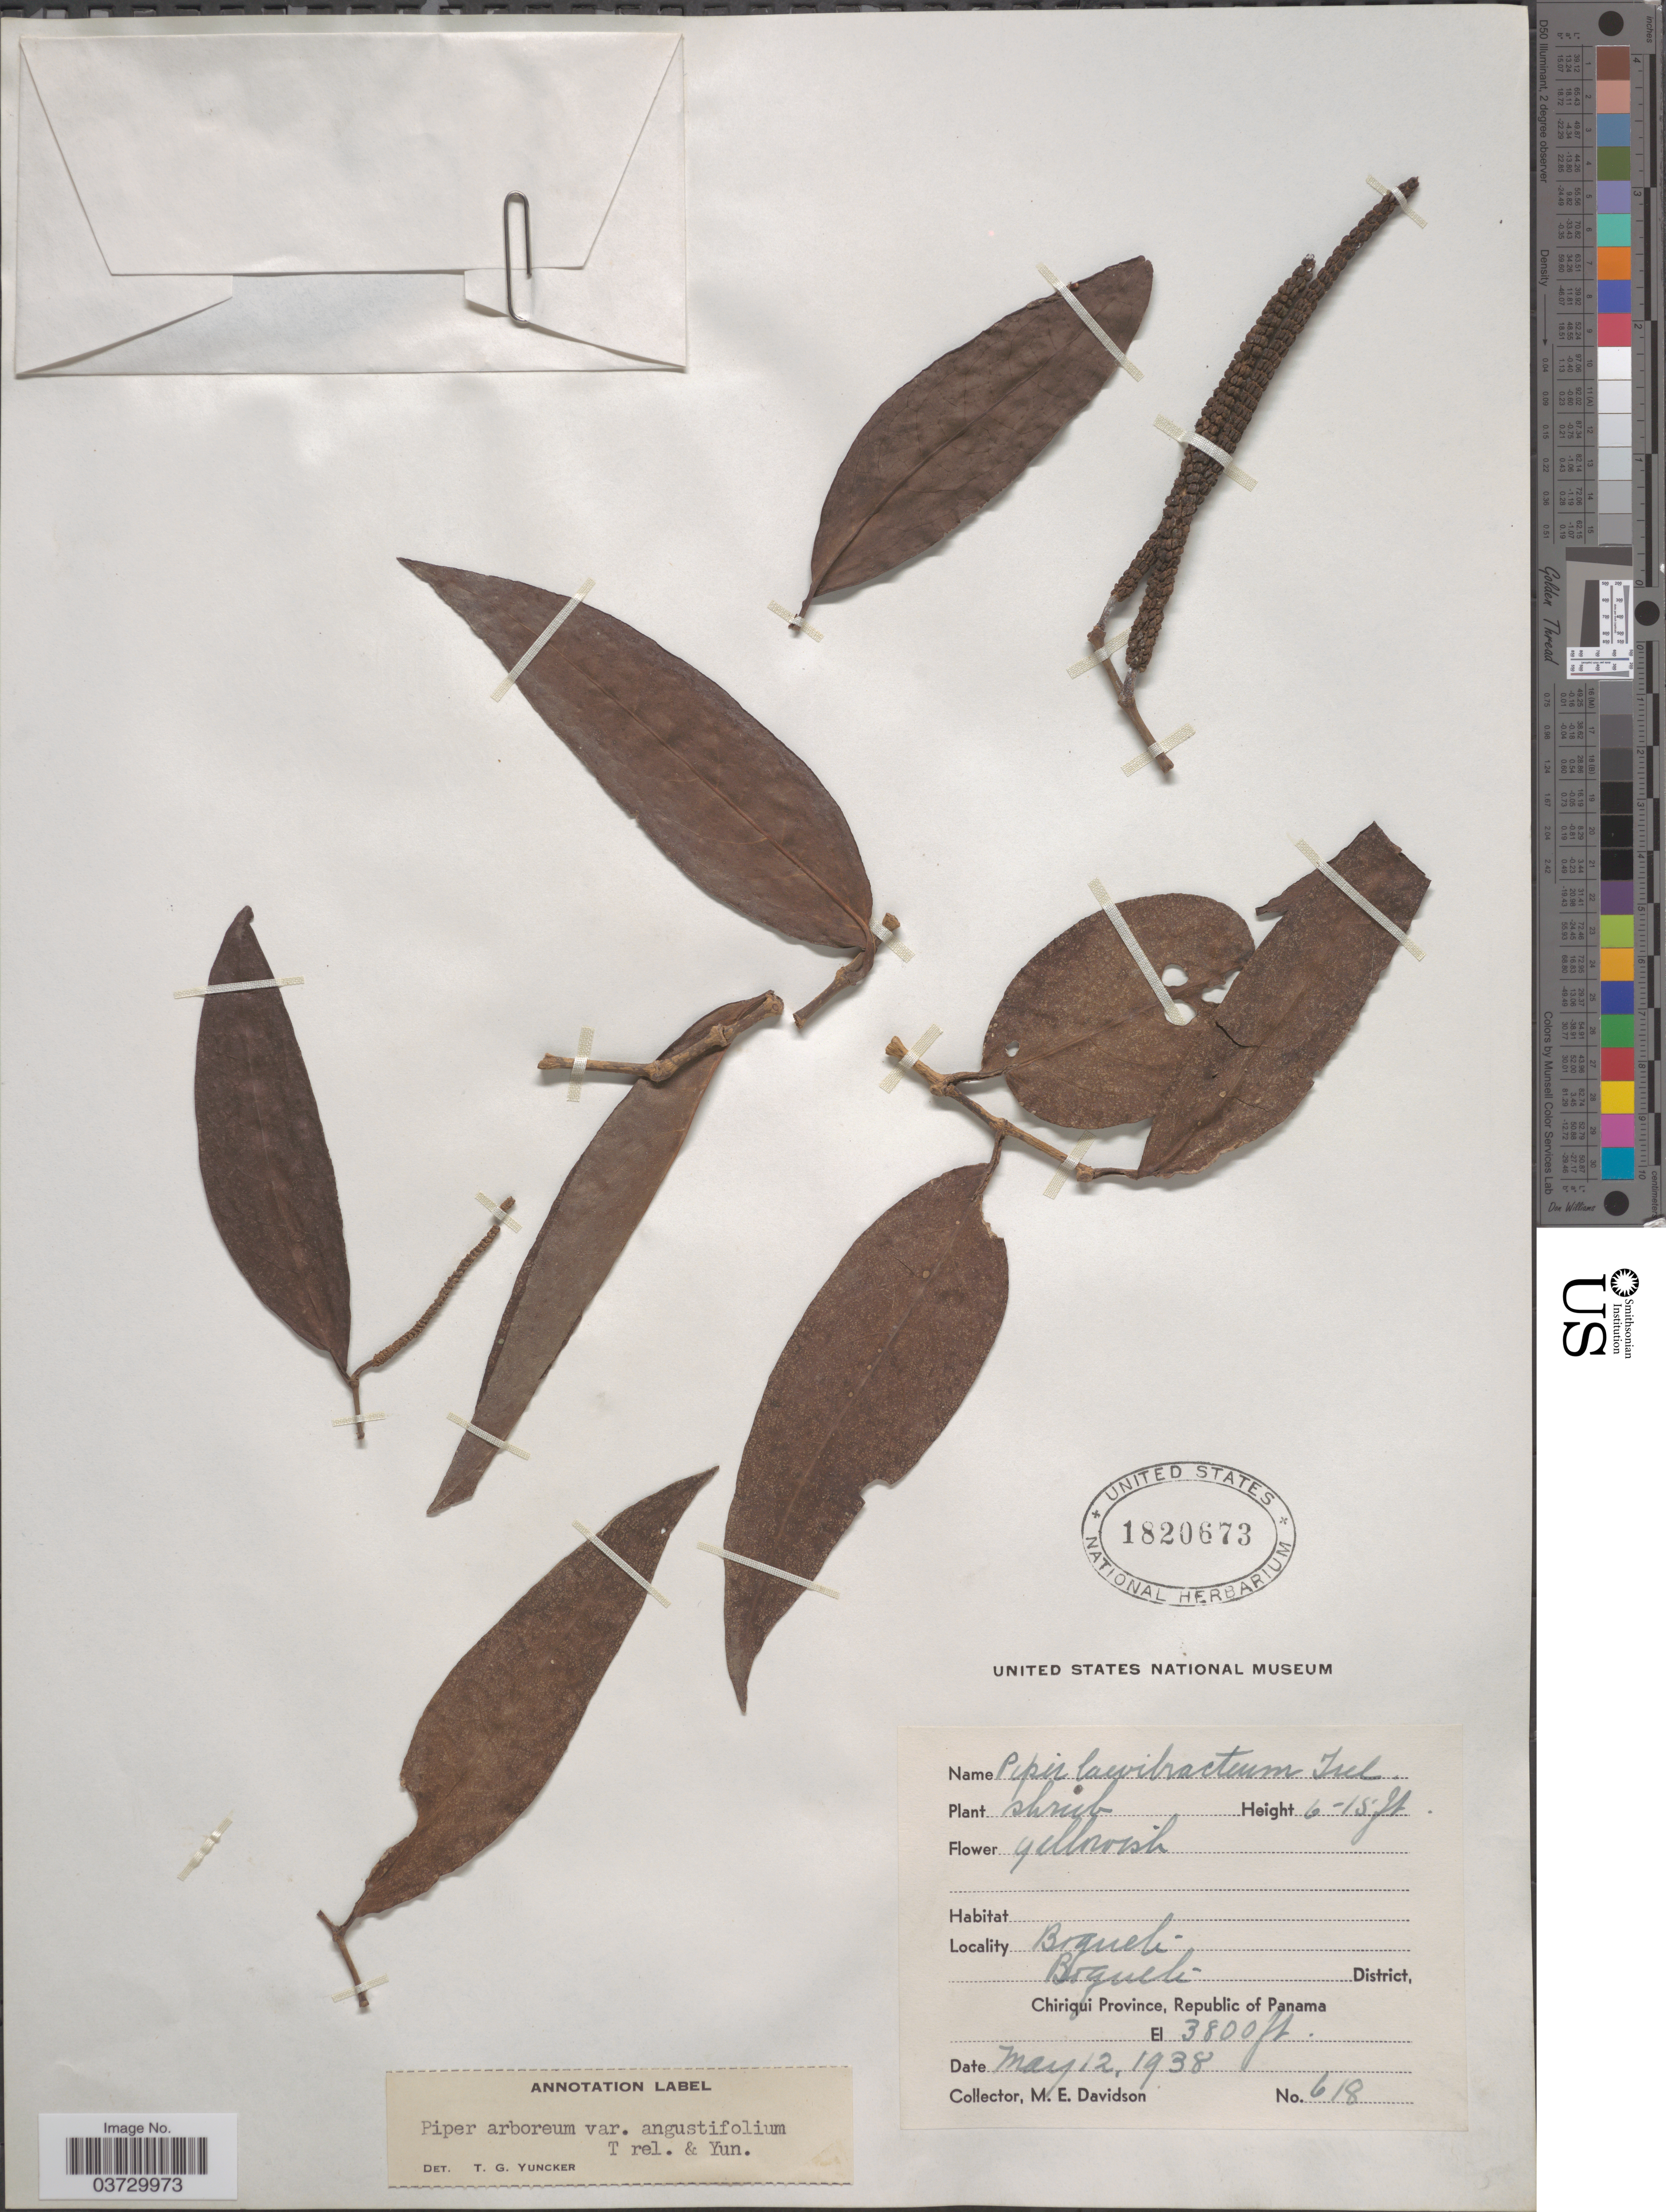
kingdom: Plantae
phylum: Tracheophyta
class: Magnoliopsida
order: Piperales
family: Piperaceae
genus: Piper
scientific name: Piper arboreum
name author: Aubl.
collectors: M. E. Davidson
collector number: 618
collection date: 1938-05-12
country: Panama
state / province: Chiriqui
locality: Boqueli, Boqueli District.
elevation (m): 1158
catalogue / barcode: US 1820673